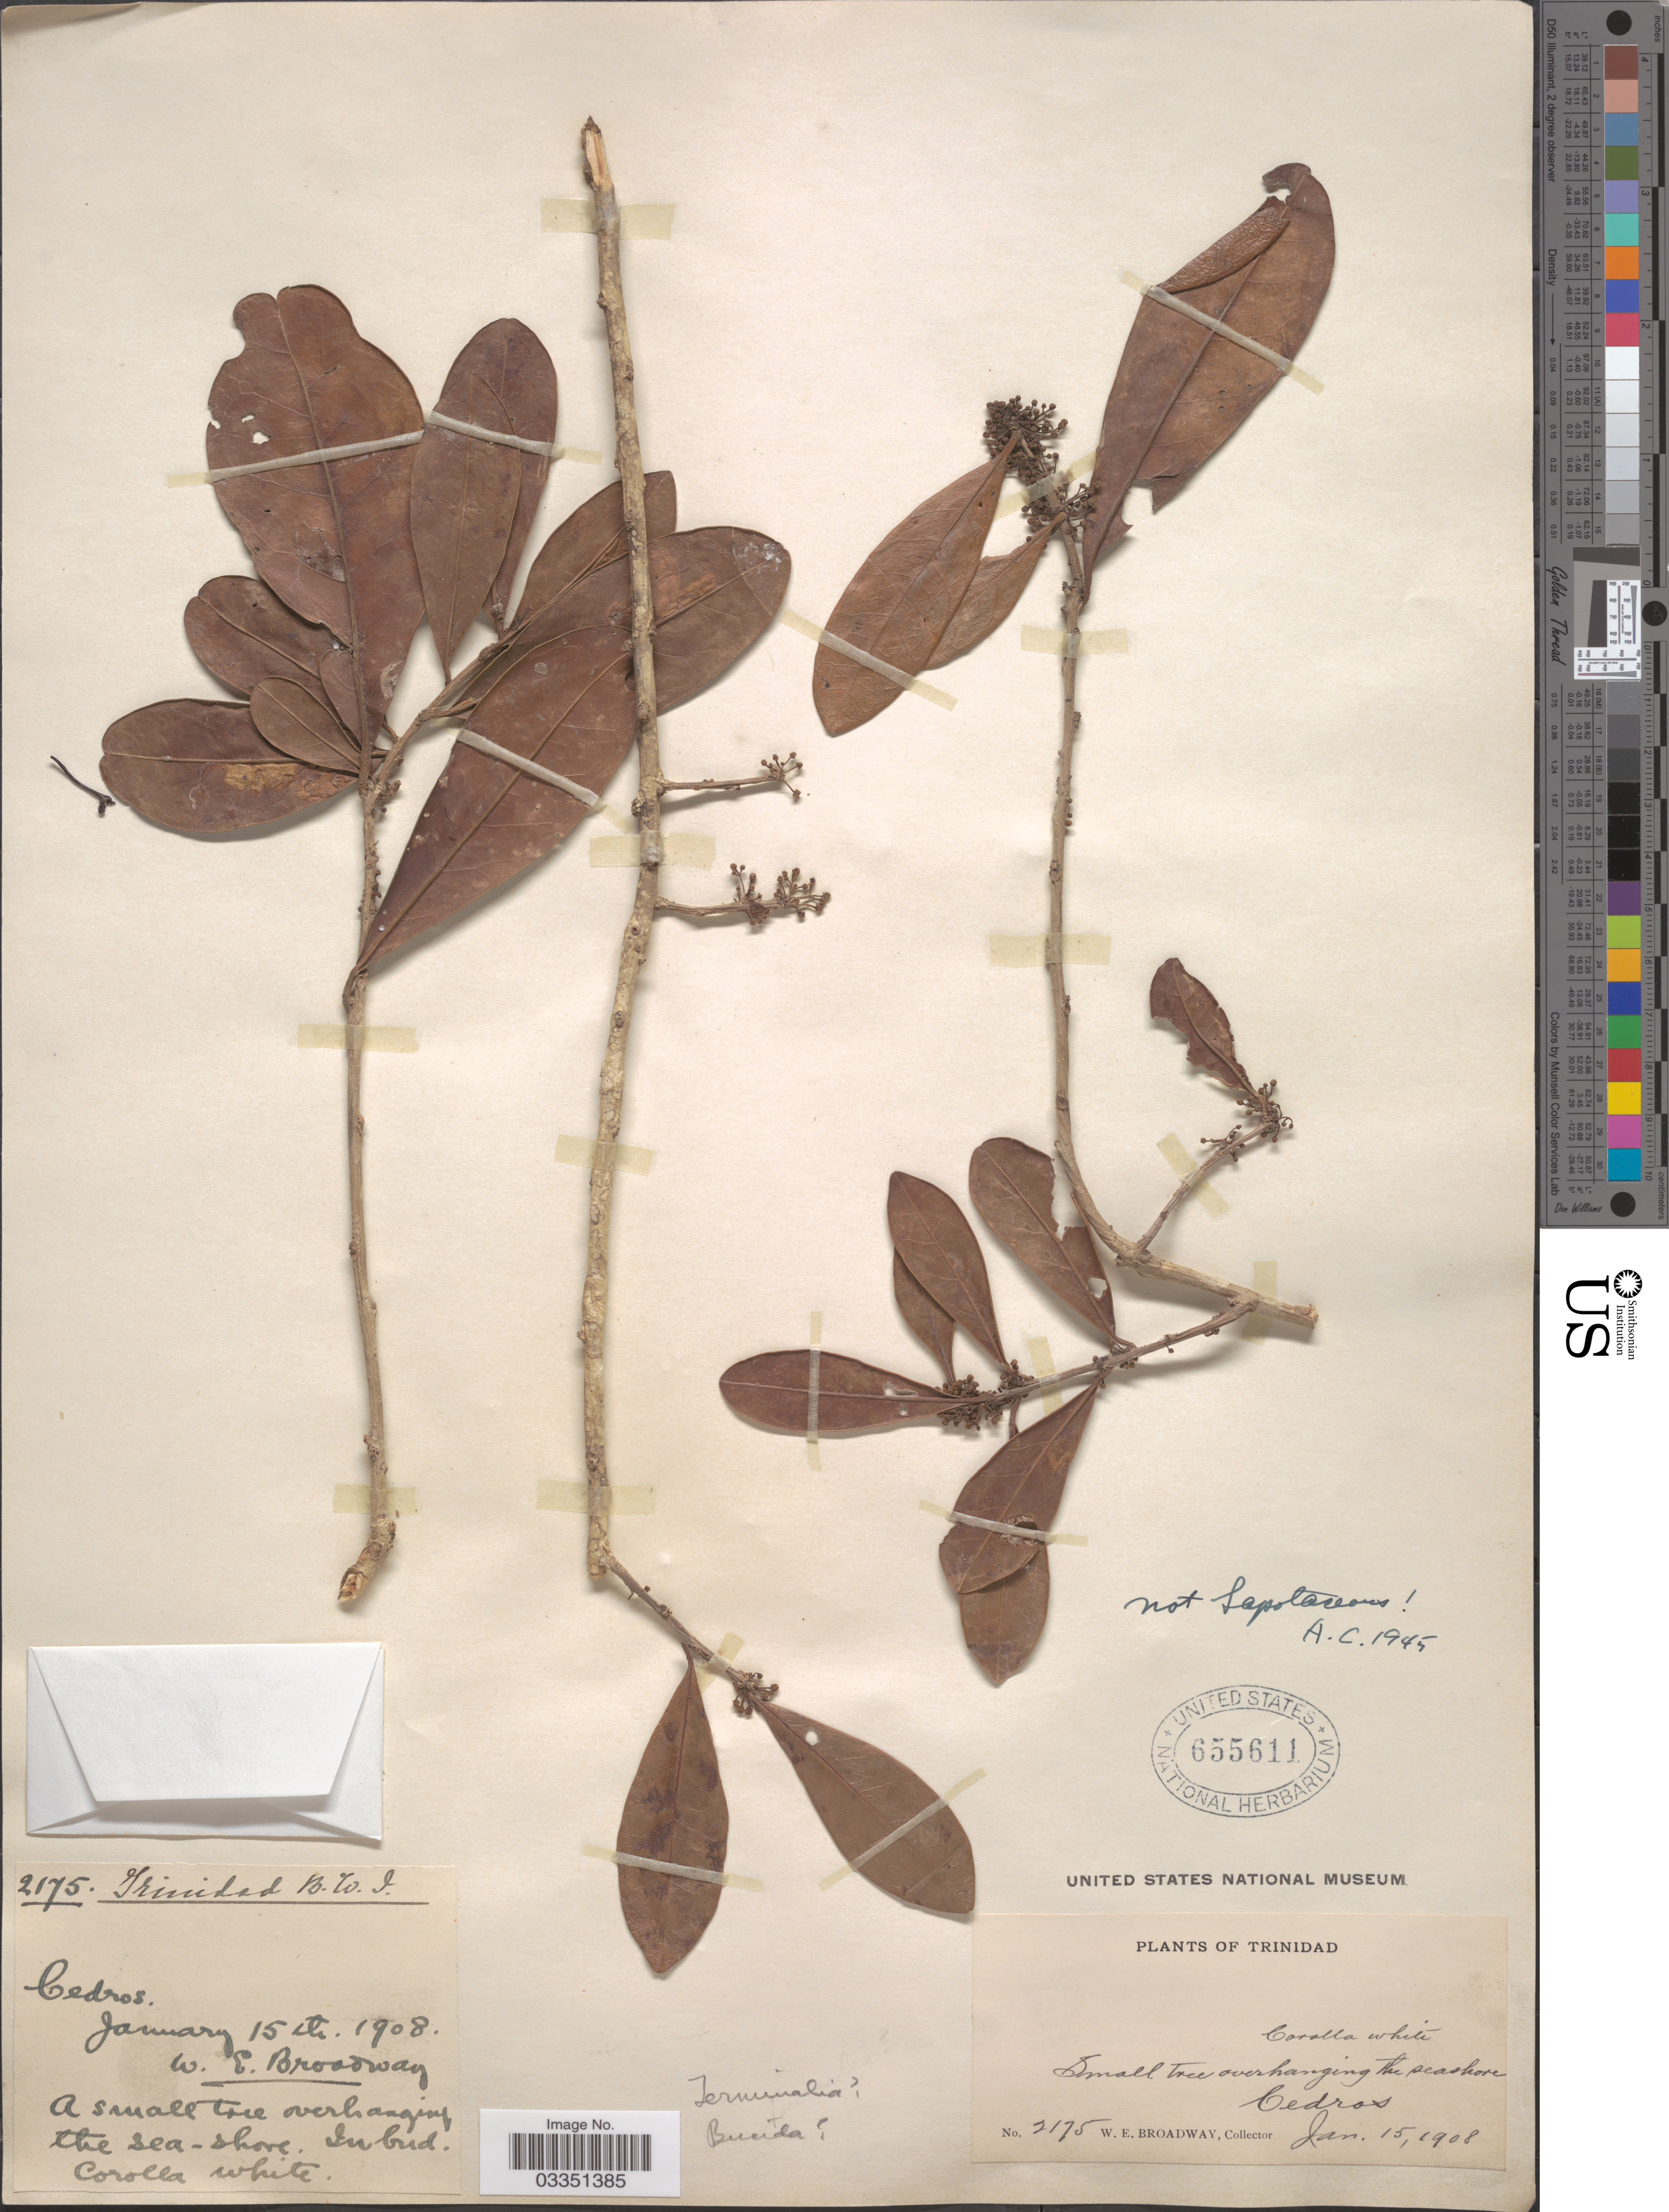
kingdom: Plantae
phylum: Tracheophyta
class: Magnoliopsida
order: Aquifoliales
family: Aquifoliaceae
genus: Ilex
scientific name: Ilex sp.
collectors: W. E. Broadway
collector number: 2175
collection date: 1908-01-15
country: Trinidad and Tobago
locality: Trinidad. Cedros.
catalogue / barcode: US 655611